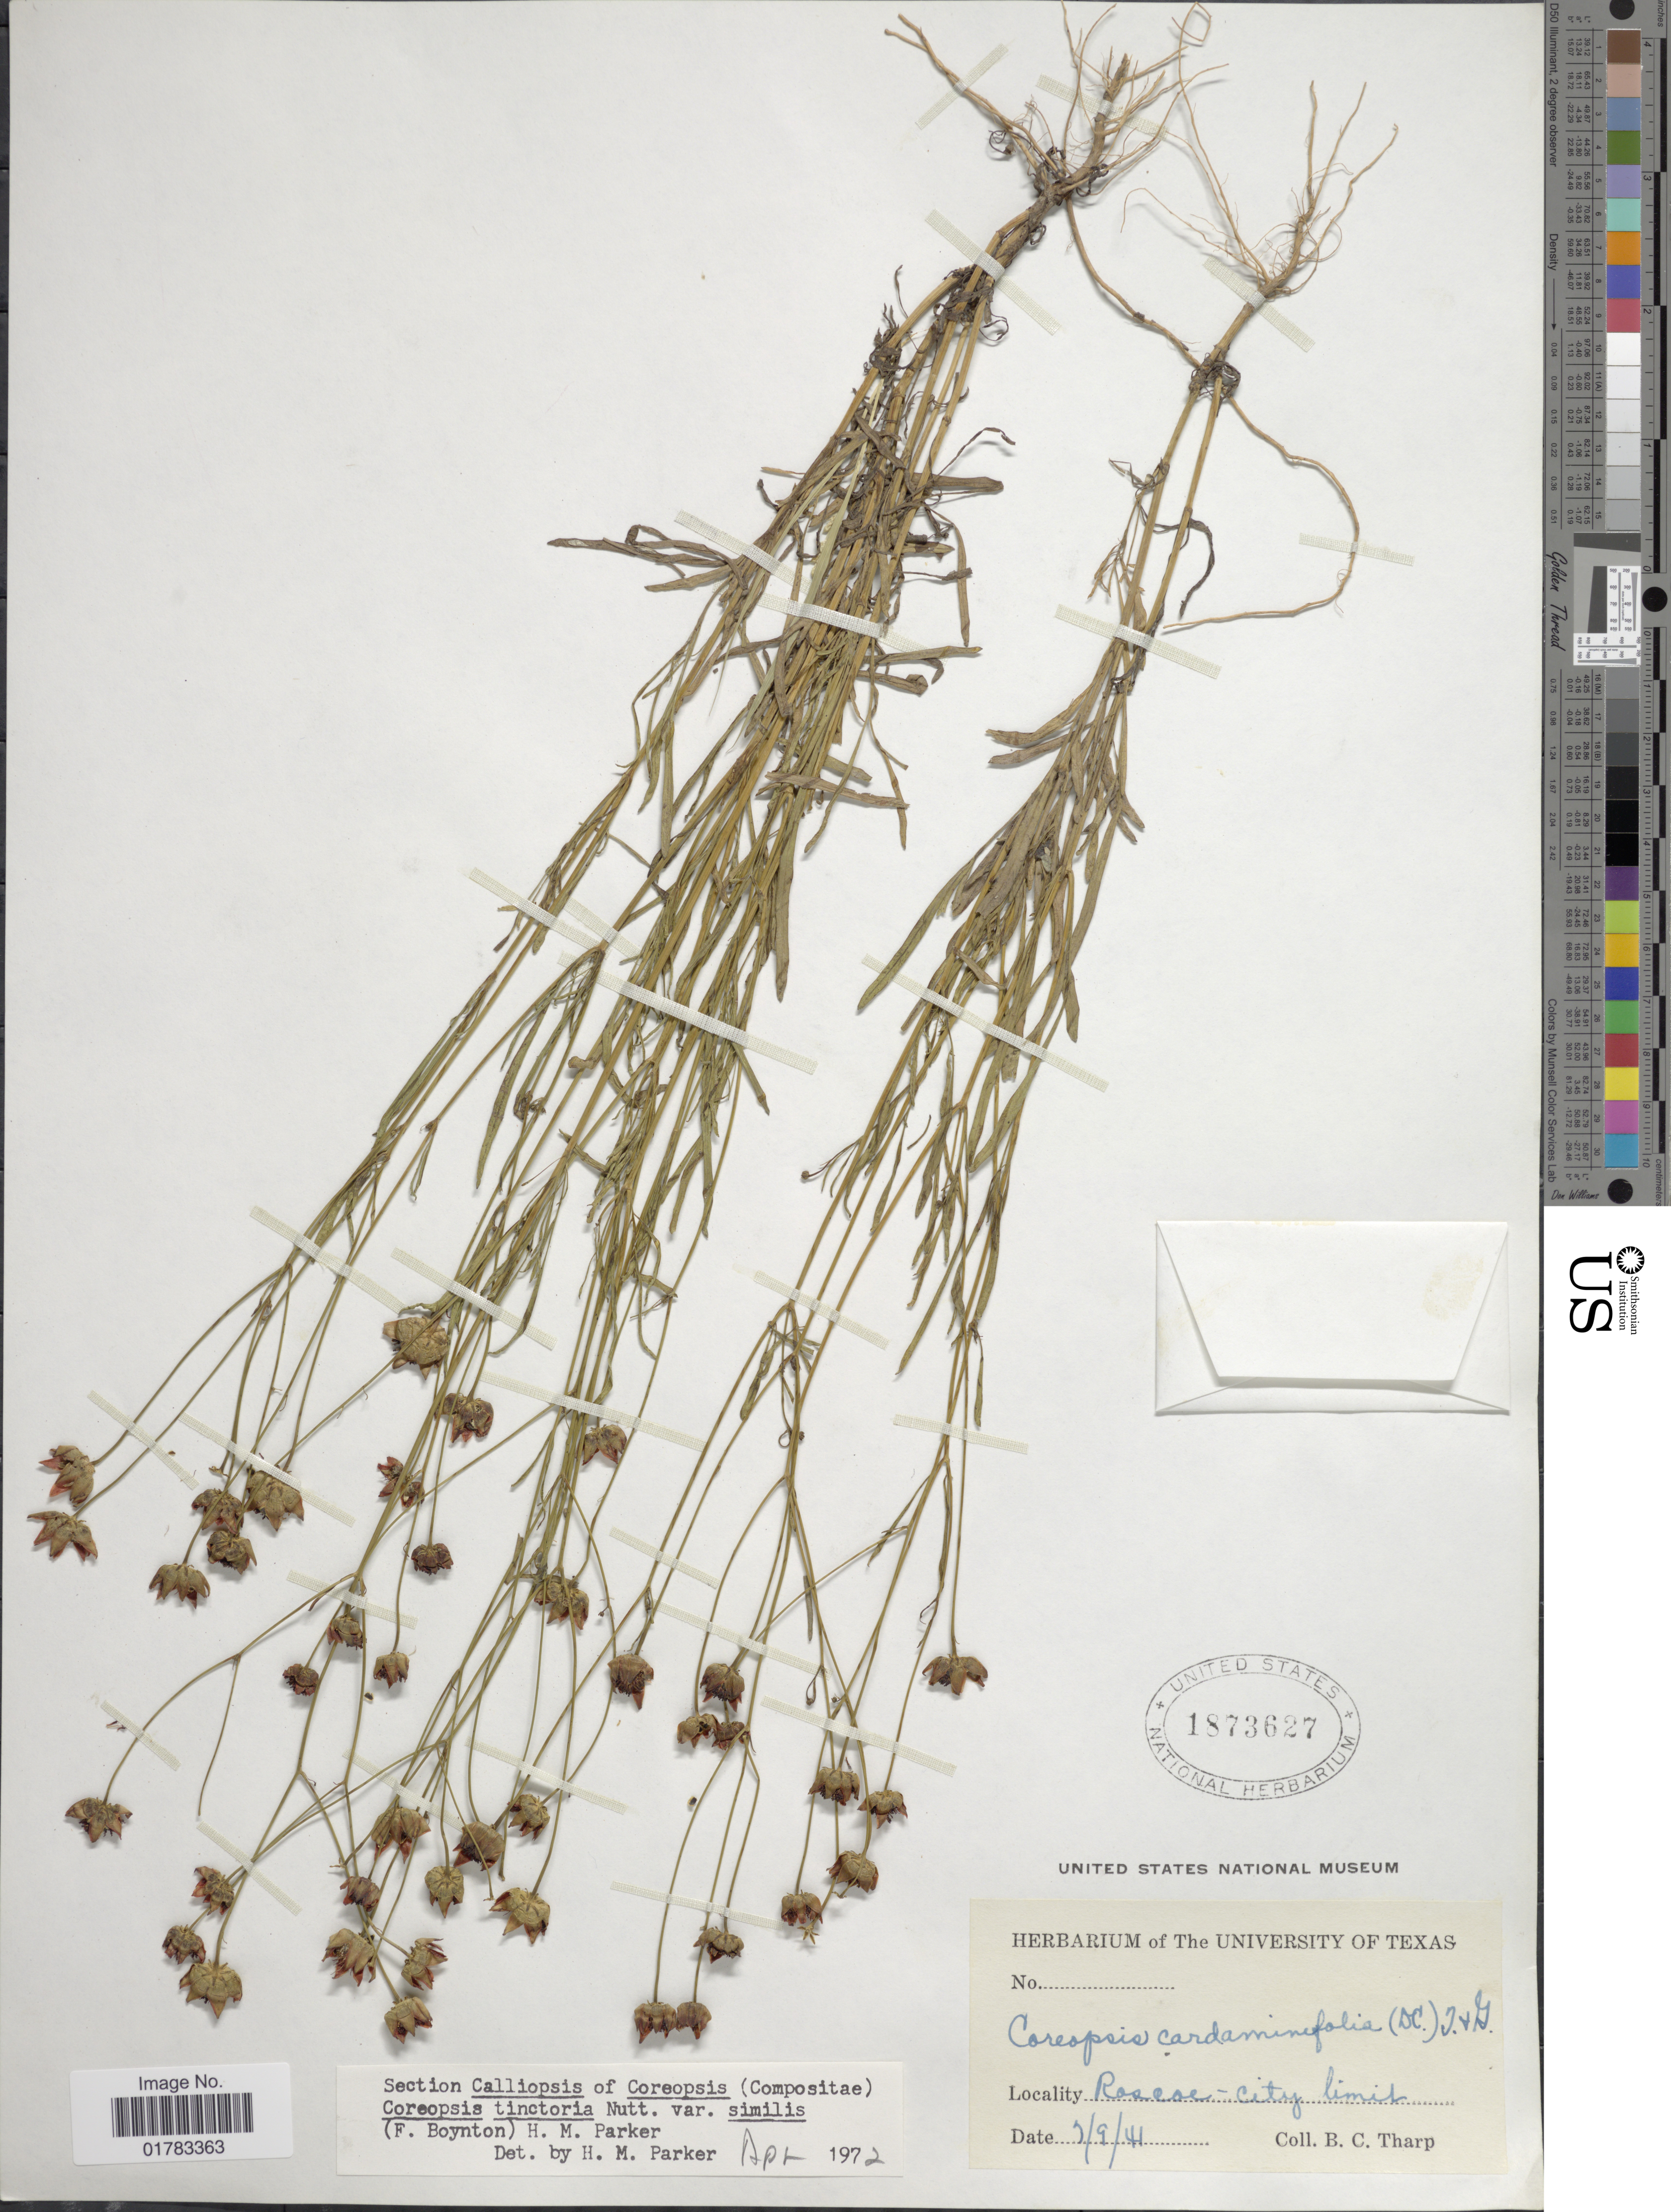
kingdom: Plantae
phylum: Tracheophyta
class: Magnoliopsida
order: Asterales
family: Asteraceae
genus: Coreopsis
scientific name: Coreopsis tinctoria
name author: Nutt.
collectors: B. C. Tharp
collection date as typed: Transcribed d/m/y: 9/3/41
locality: Roasoe [interpreted]-city limit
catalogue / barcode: US 1873627